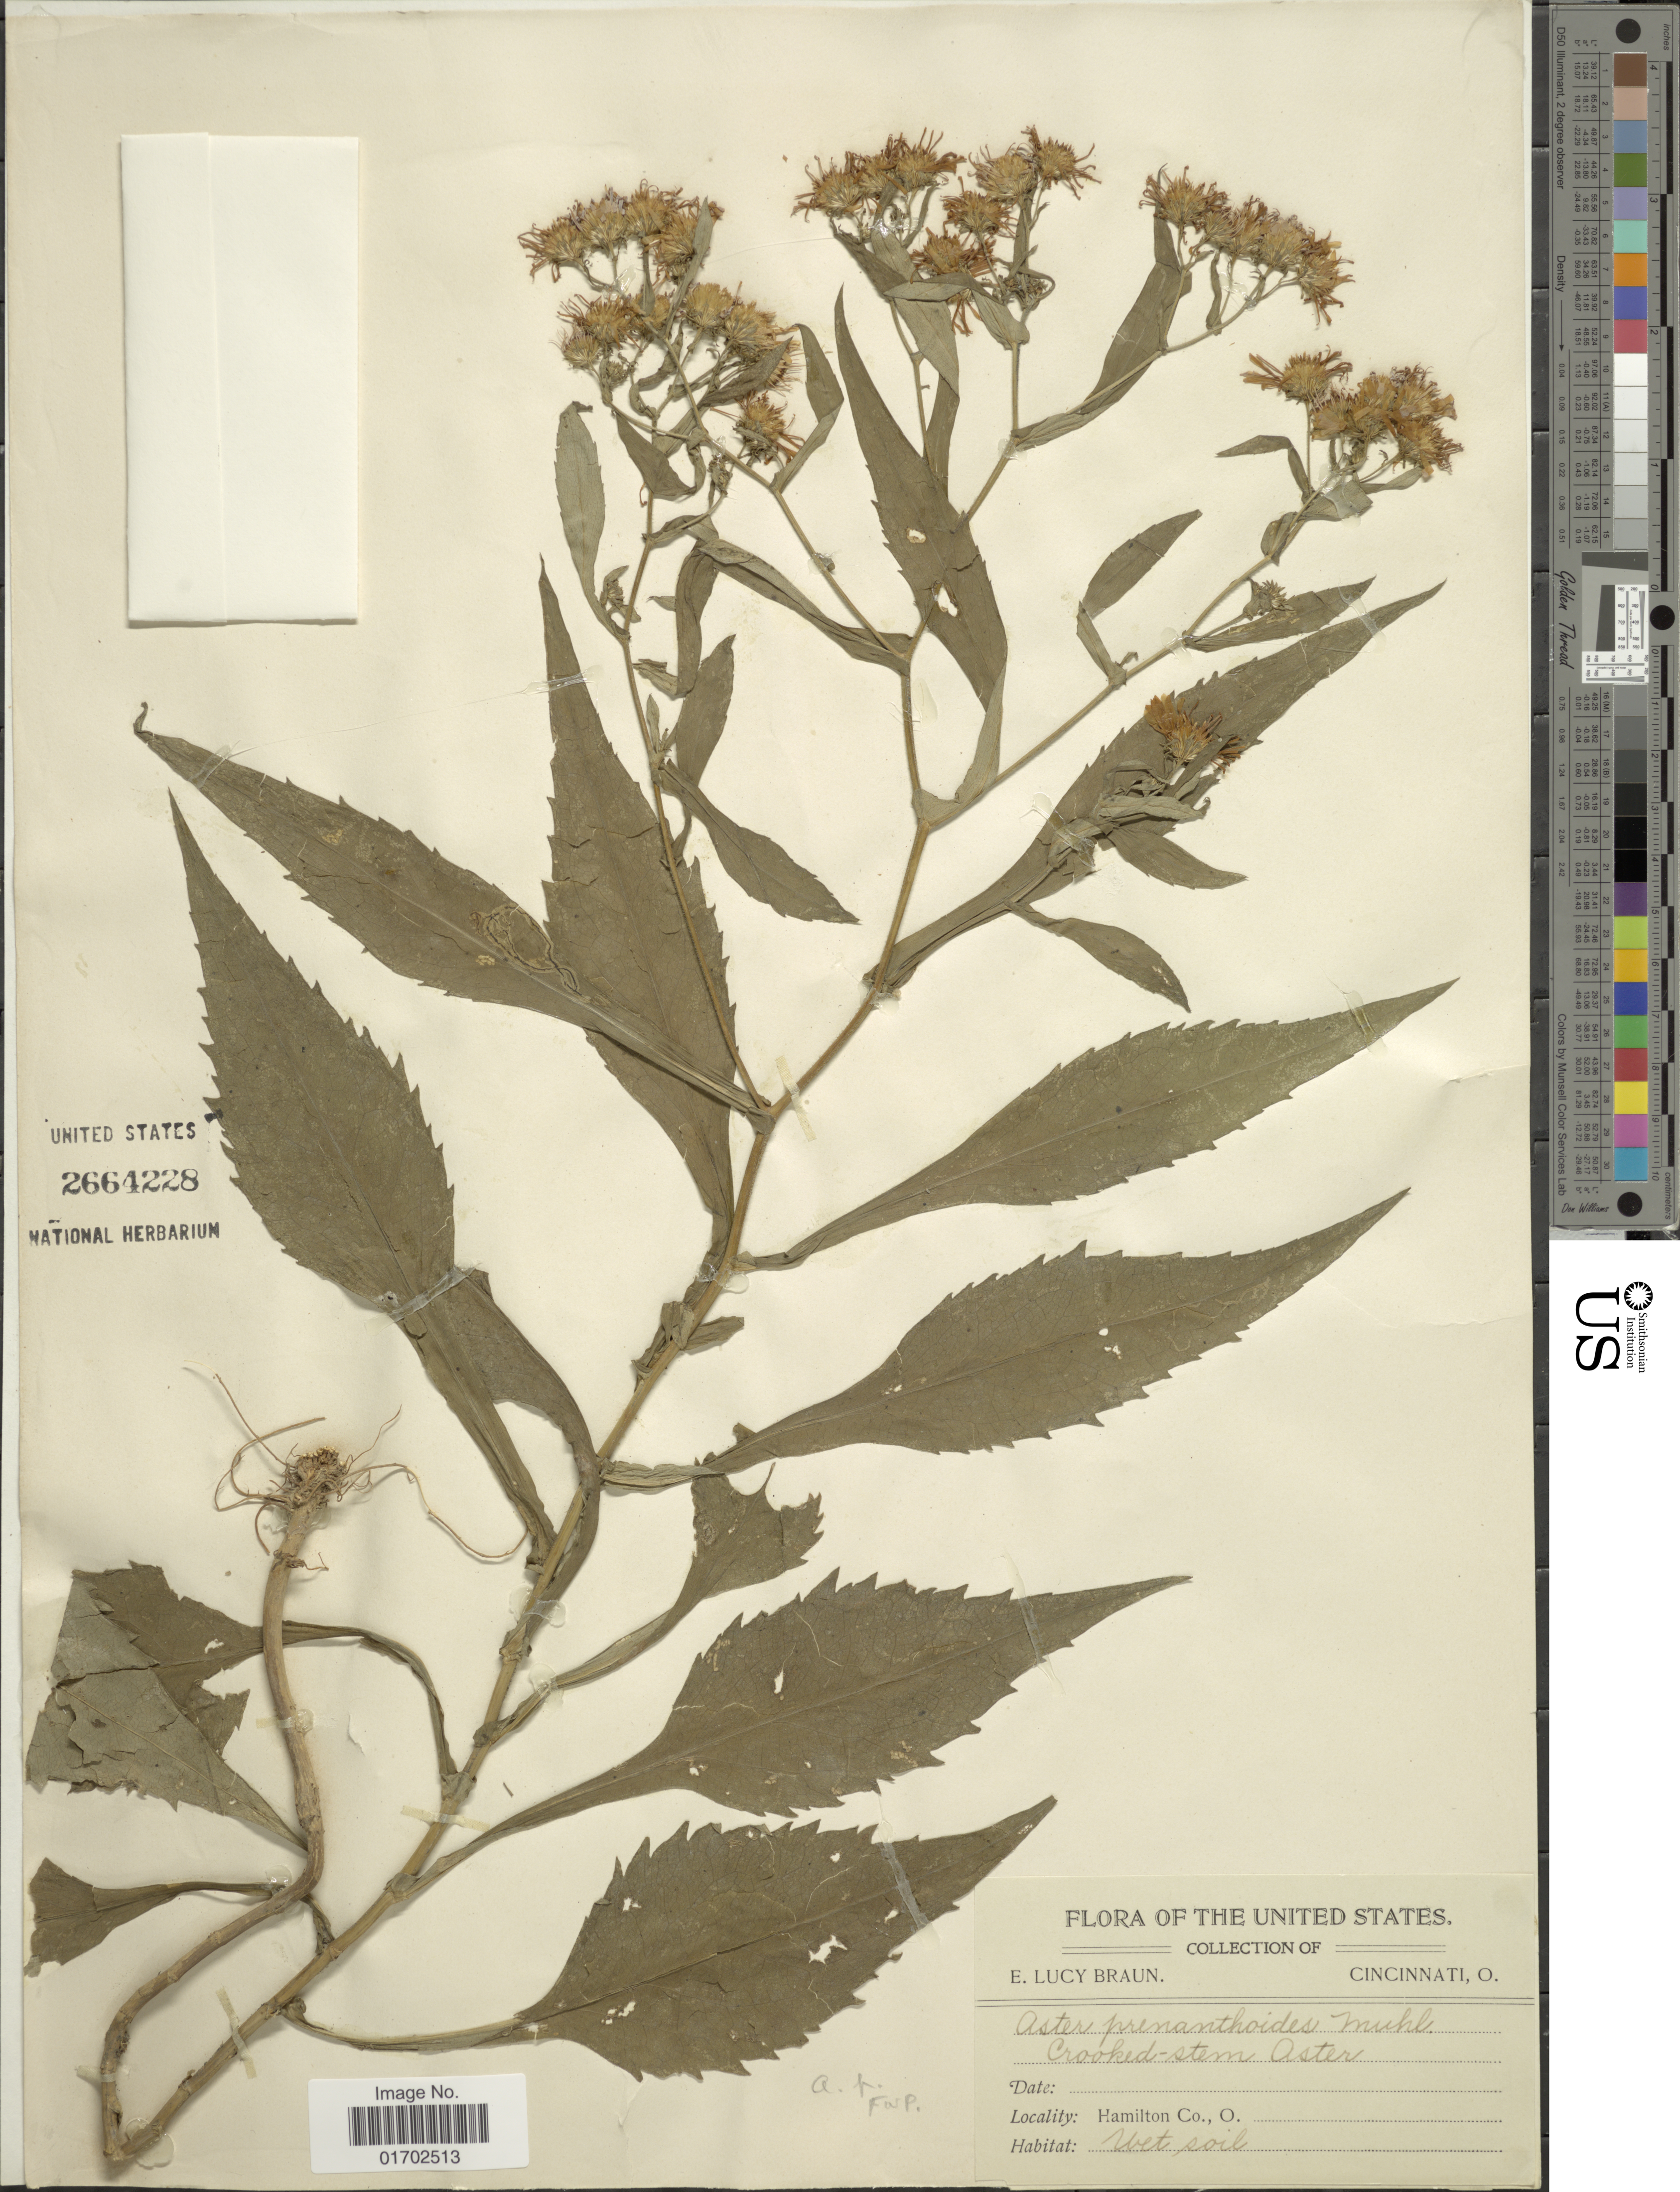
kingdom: Plantae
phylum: Tracheophyta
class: Magnoliopsida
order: Asterales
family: Asteraceae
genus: Symphyotrichum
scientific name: Symphyotrichum prenanthoides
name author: (Muhl. ex Willd.) G.L. Nesom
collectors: E. L. Braun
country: United States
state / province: Ohio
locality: Hamilton Co.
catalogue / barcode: US 2664228